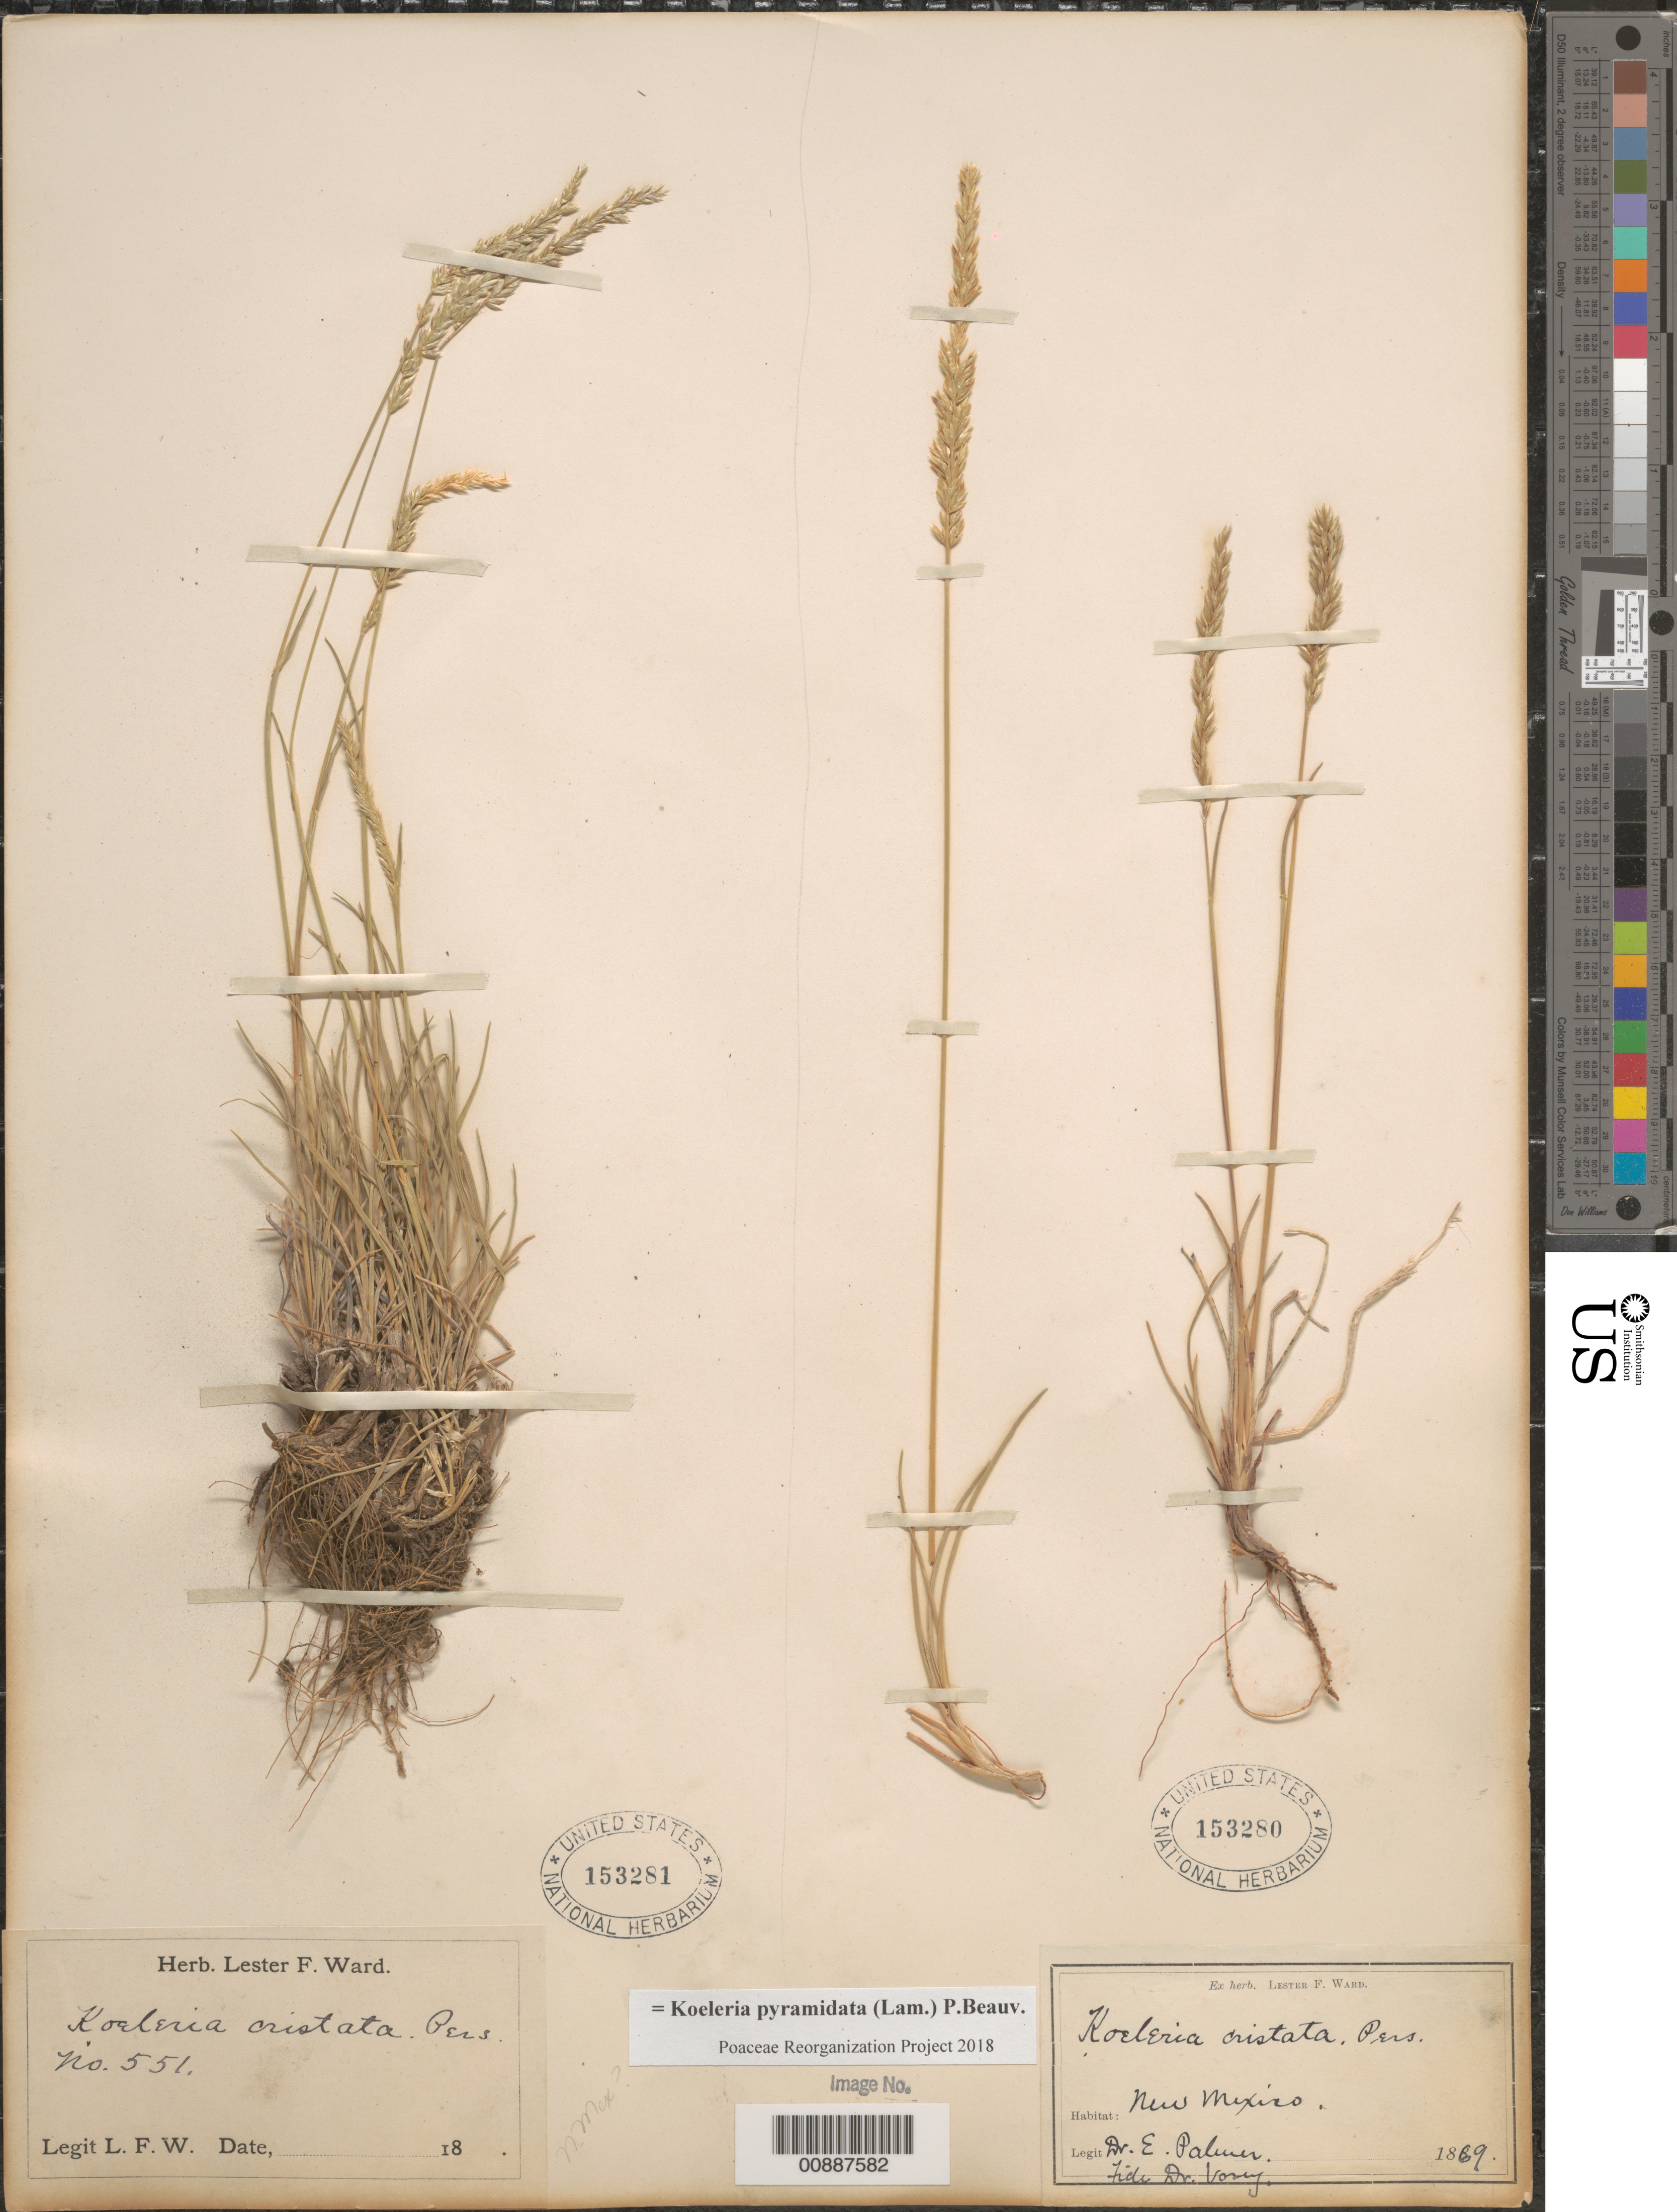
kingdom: Plantae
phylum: Tracheophyta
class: Liliopsida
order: Poales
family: Poaceae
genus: Koeleria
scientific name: Koeleria pyramidata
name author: (Lam.) P. Beauv.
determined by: Poaceae Reorganization Project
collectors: E. Palmer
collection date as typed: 1869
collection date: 1869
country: United States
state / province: New Mexico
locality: New Mexico.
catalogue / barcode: US 153280